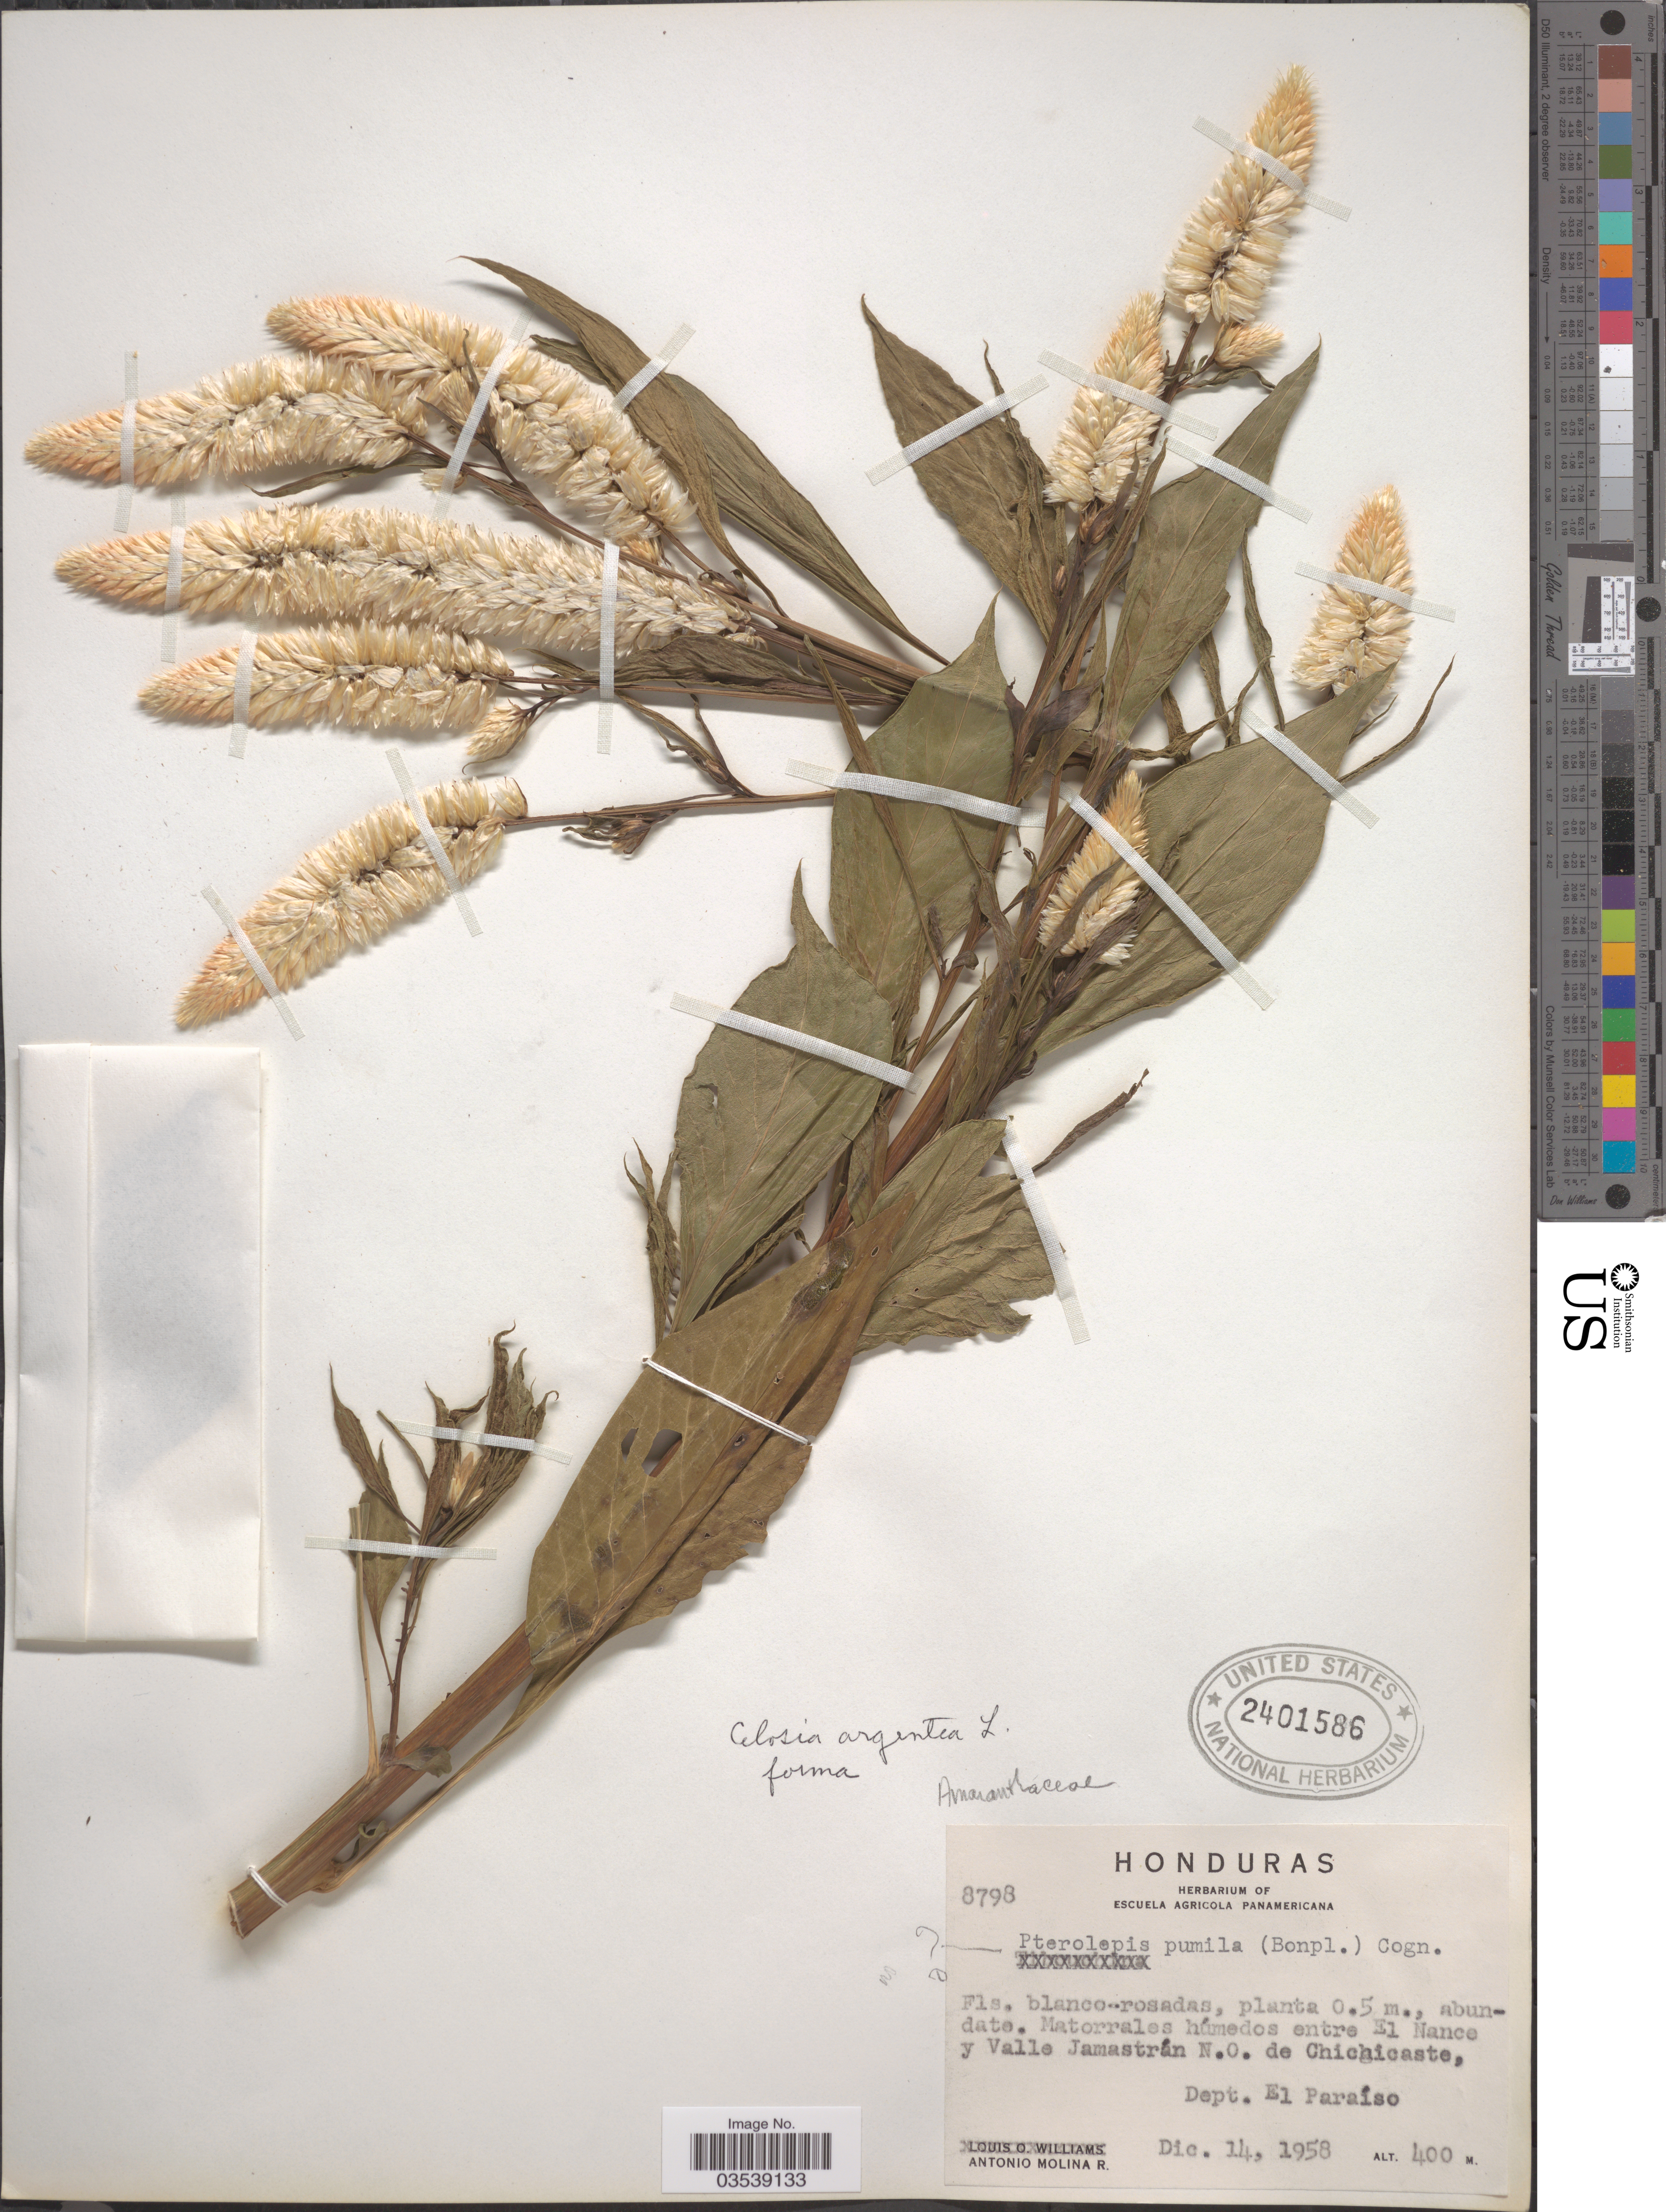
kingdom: Plantae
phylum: Tracheophyta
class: Magnoliopsida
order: Caryophyllales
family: Amaranthaceae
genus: Celosia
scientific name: Celosia argentea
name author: L.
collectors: A. Molina R.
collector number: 8798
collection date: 1958-12-14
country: Honduras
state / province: El Paraíso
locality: Matorrales húmedos entre El Nance y Valle Jamastrán N.O. de Chichicaste, Dept. El Paraíso.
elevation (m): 400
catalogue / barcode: US 2401586